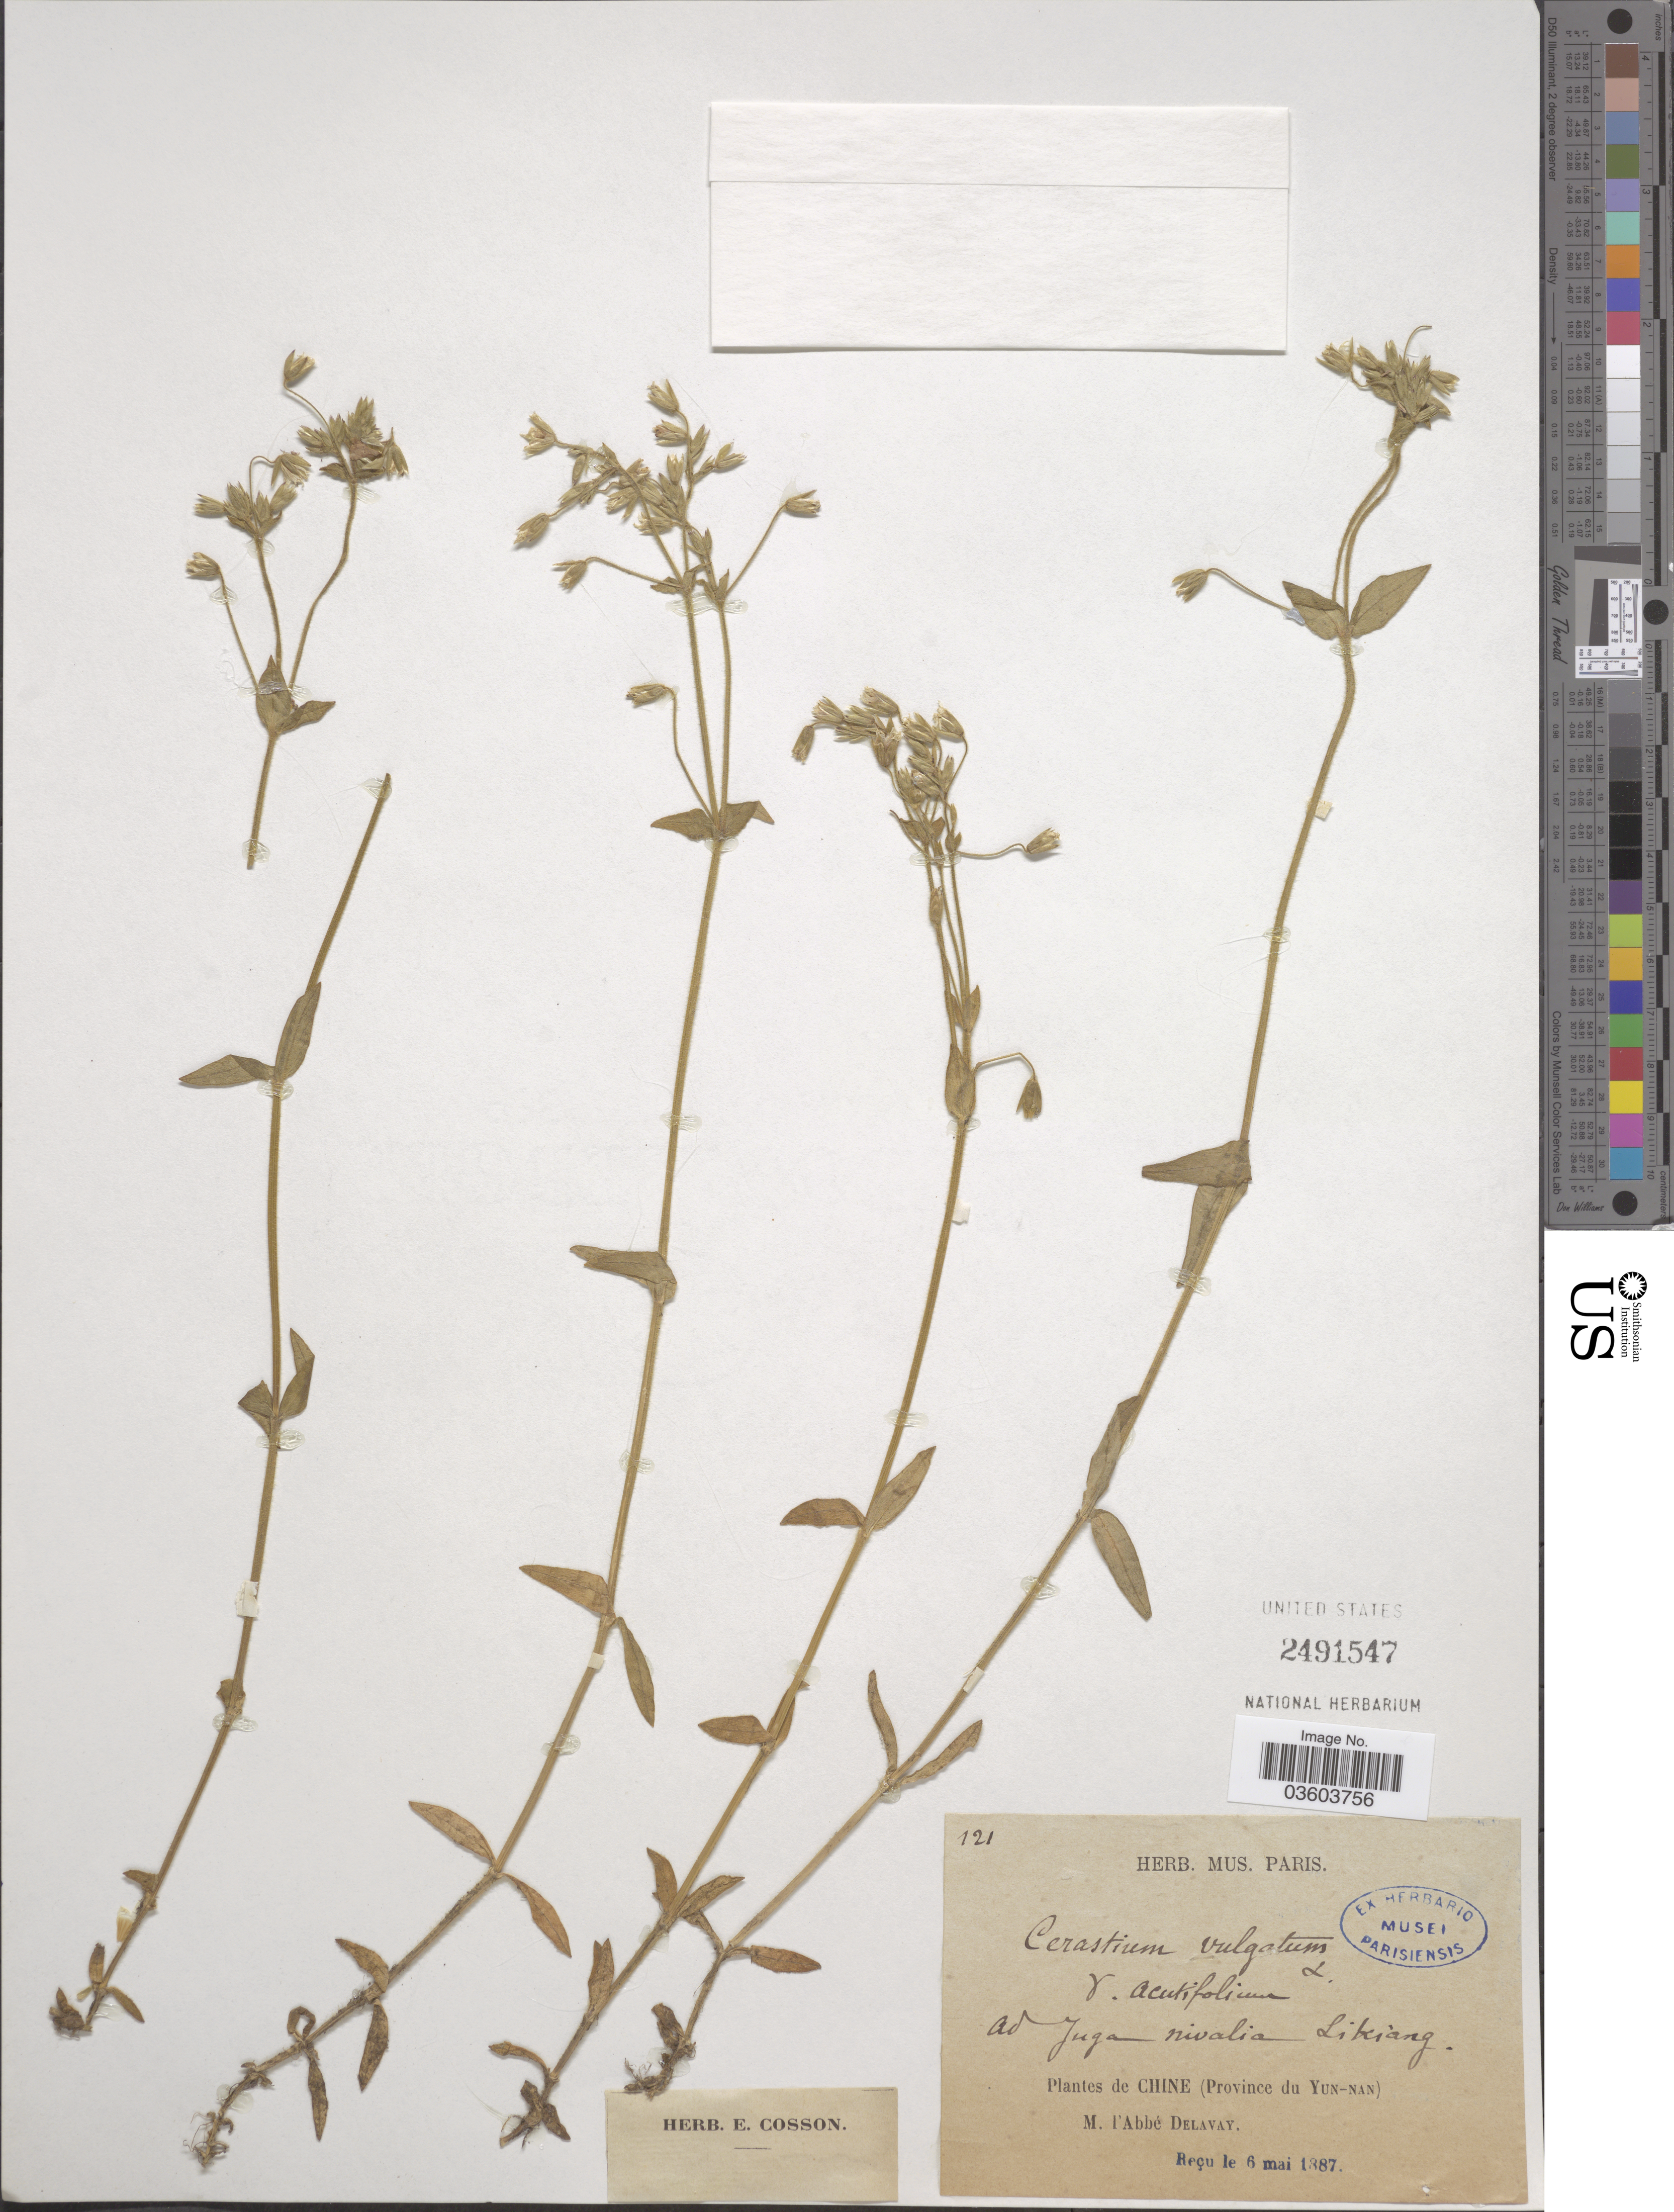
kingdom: Plantae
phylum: Tracheophyta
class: Magnoliopsida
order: Caryophyllales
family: Caryophyllaceae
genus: Cerastium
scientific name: Cerastium vulgatum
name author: L.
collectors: P. Delavay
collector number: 121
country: China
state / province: Yunnan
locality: Ad Juga nivalia Likiang.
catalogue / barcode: US 2491547